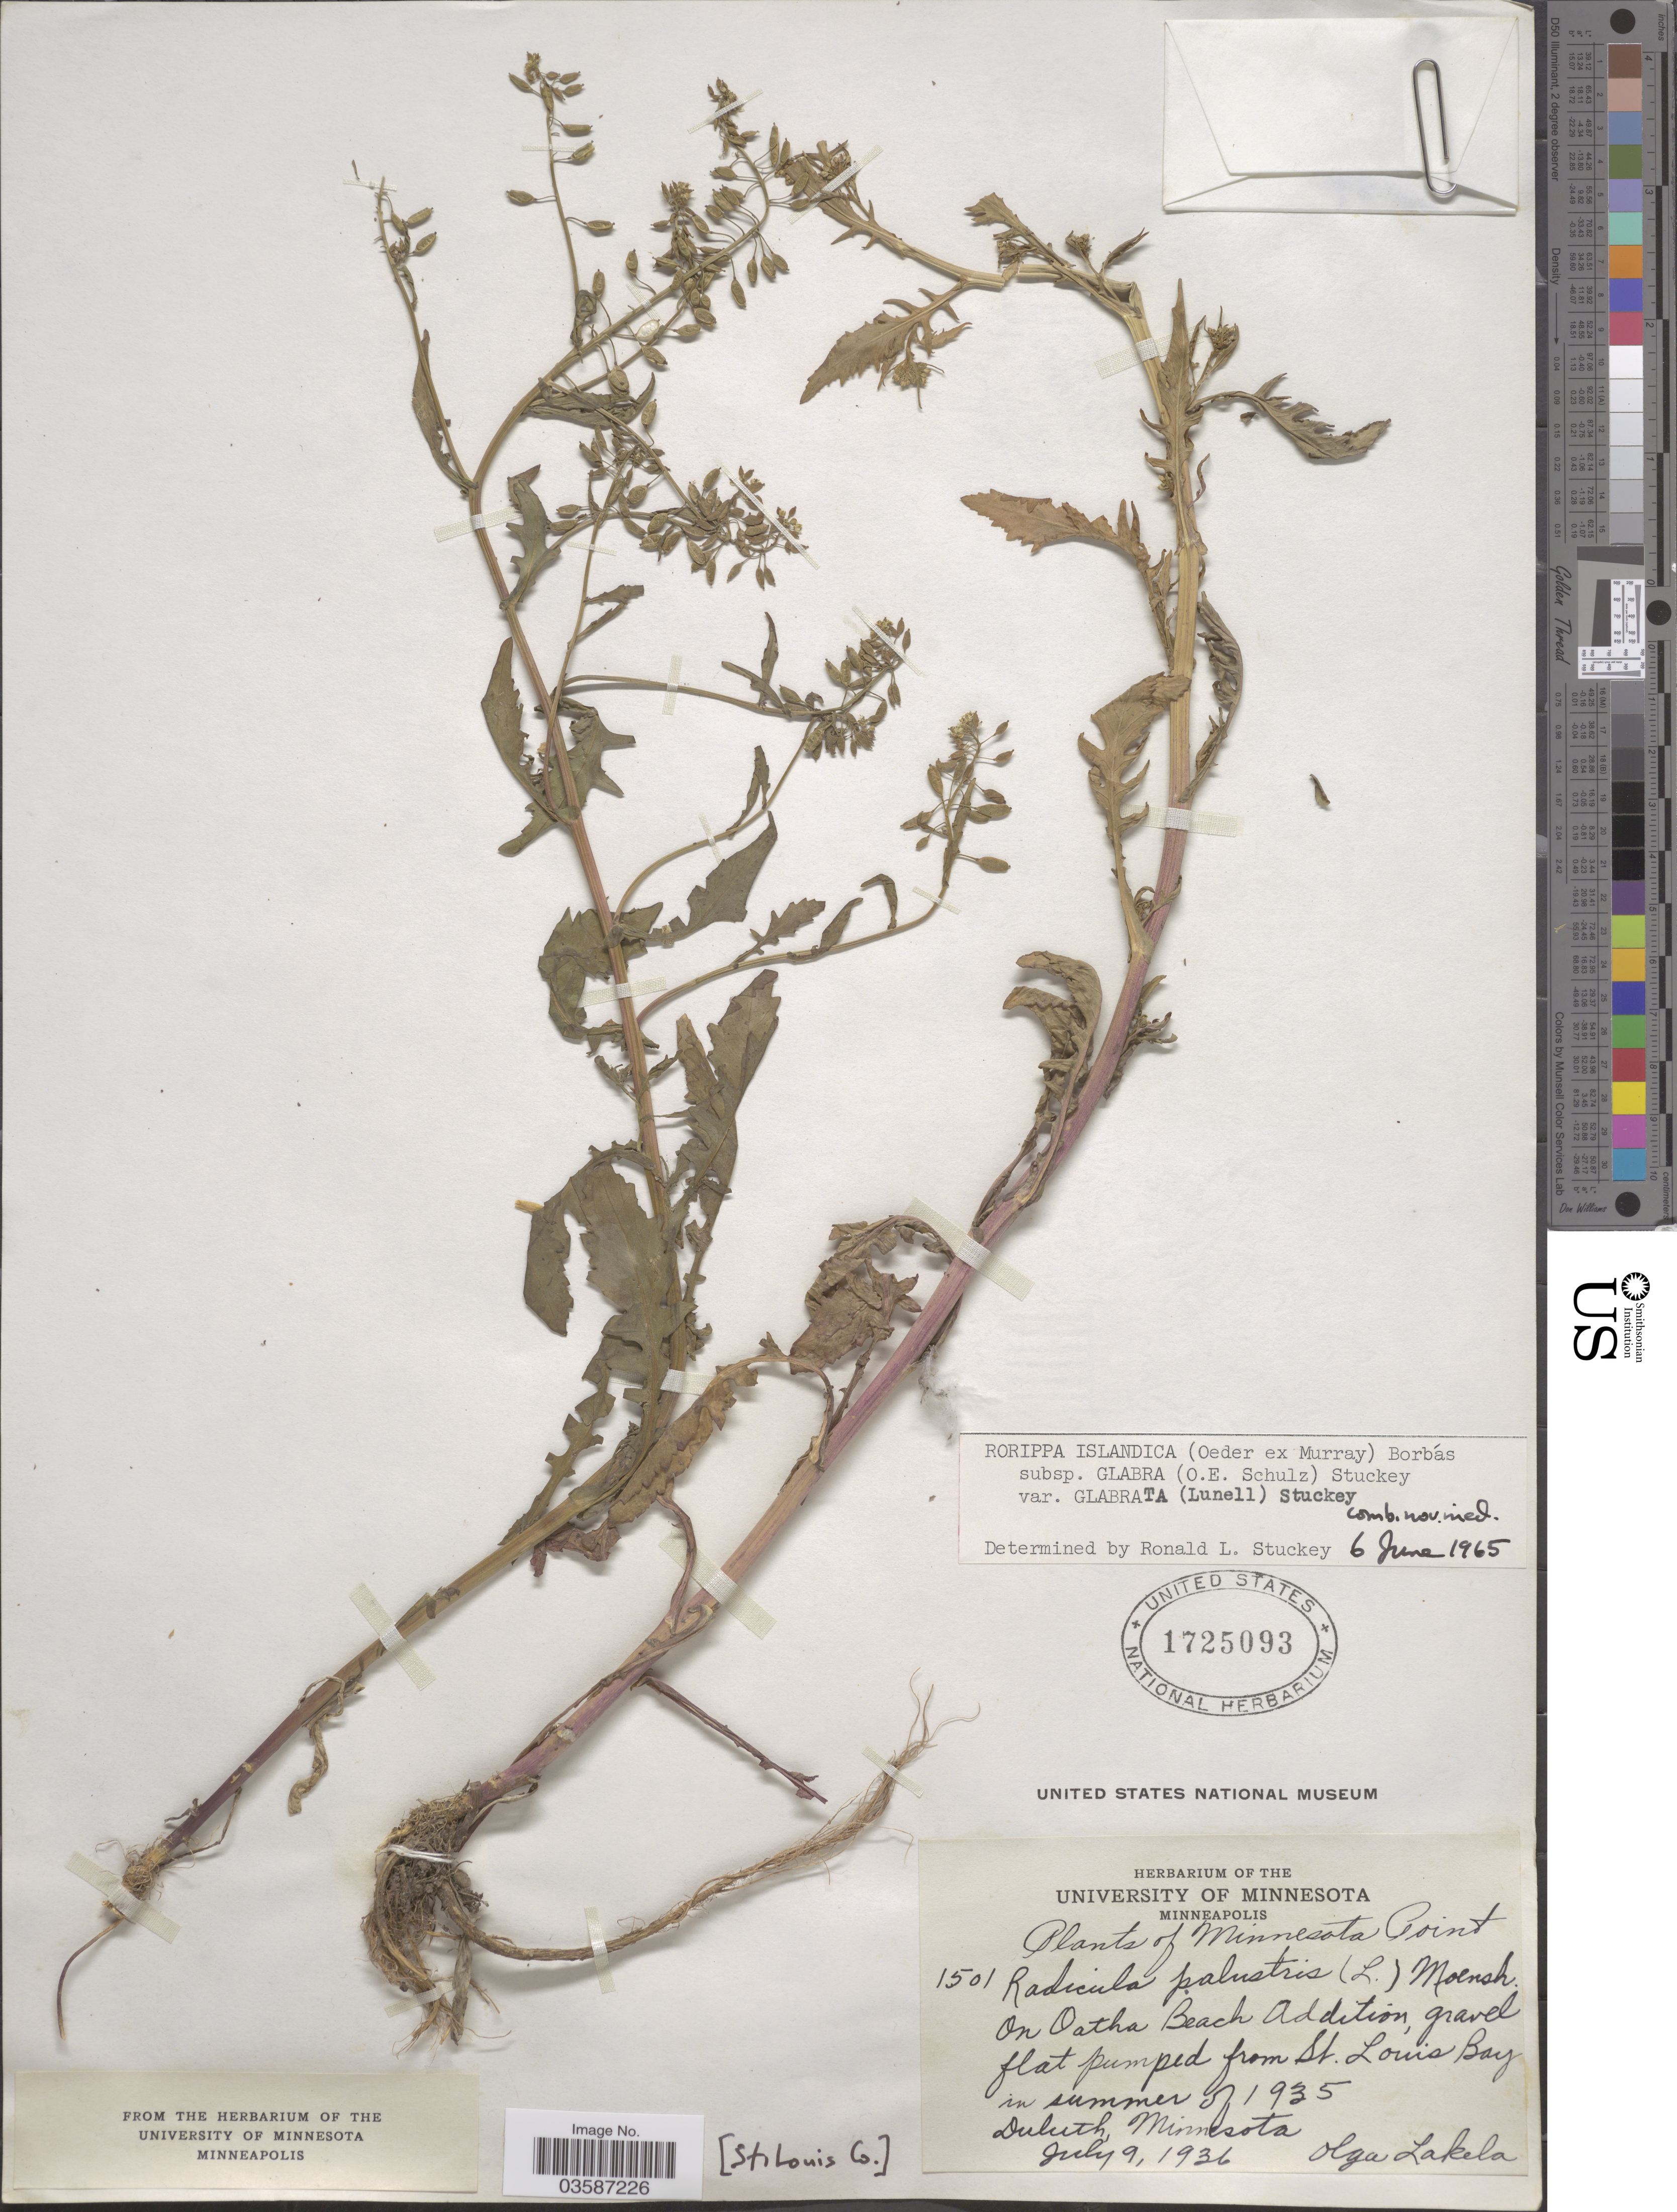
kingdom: Plantae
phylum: Tracheophyta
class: Magnoliopsida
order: Brassicales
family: Brassicaceae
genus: Rorippa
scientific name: Rorippa islandica var. glabrata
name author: (Lunell) Butters & Abbe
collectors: O. K. Lakela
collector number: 1501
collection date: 1936-07-09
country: United States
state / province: Minnesota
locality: On Oatha Beach Addition, gravel flat pumped from St. Louis Bay, Duluth, St. Louis Co.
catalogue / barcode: US 1725093